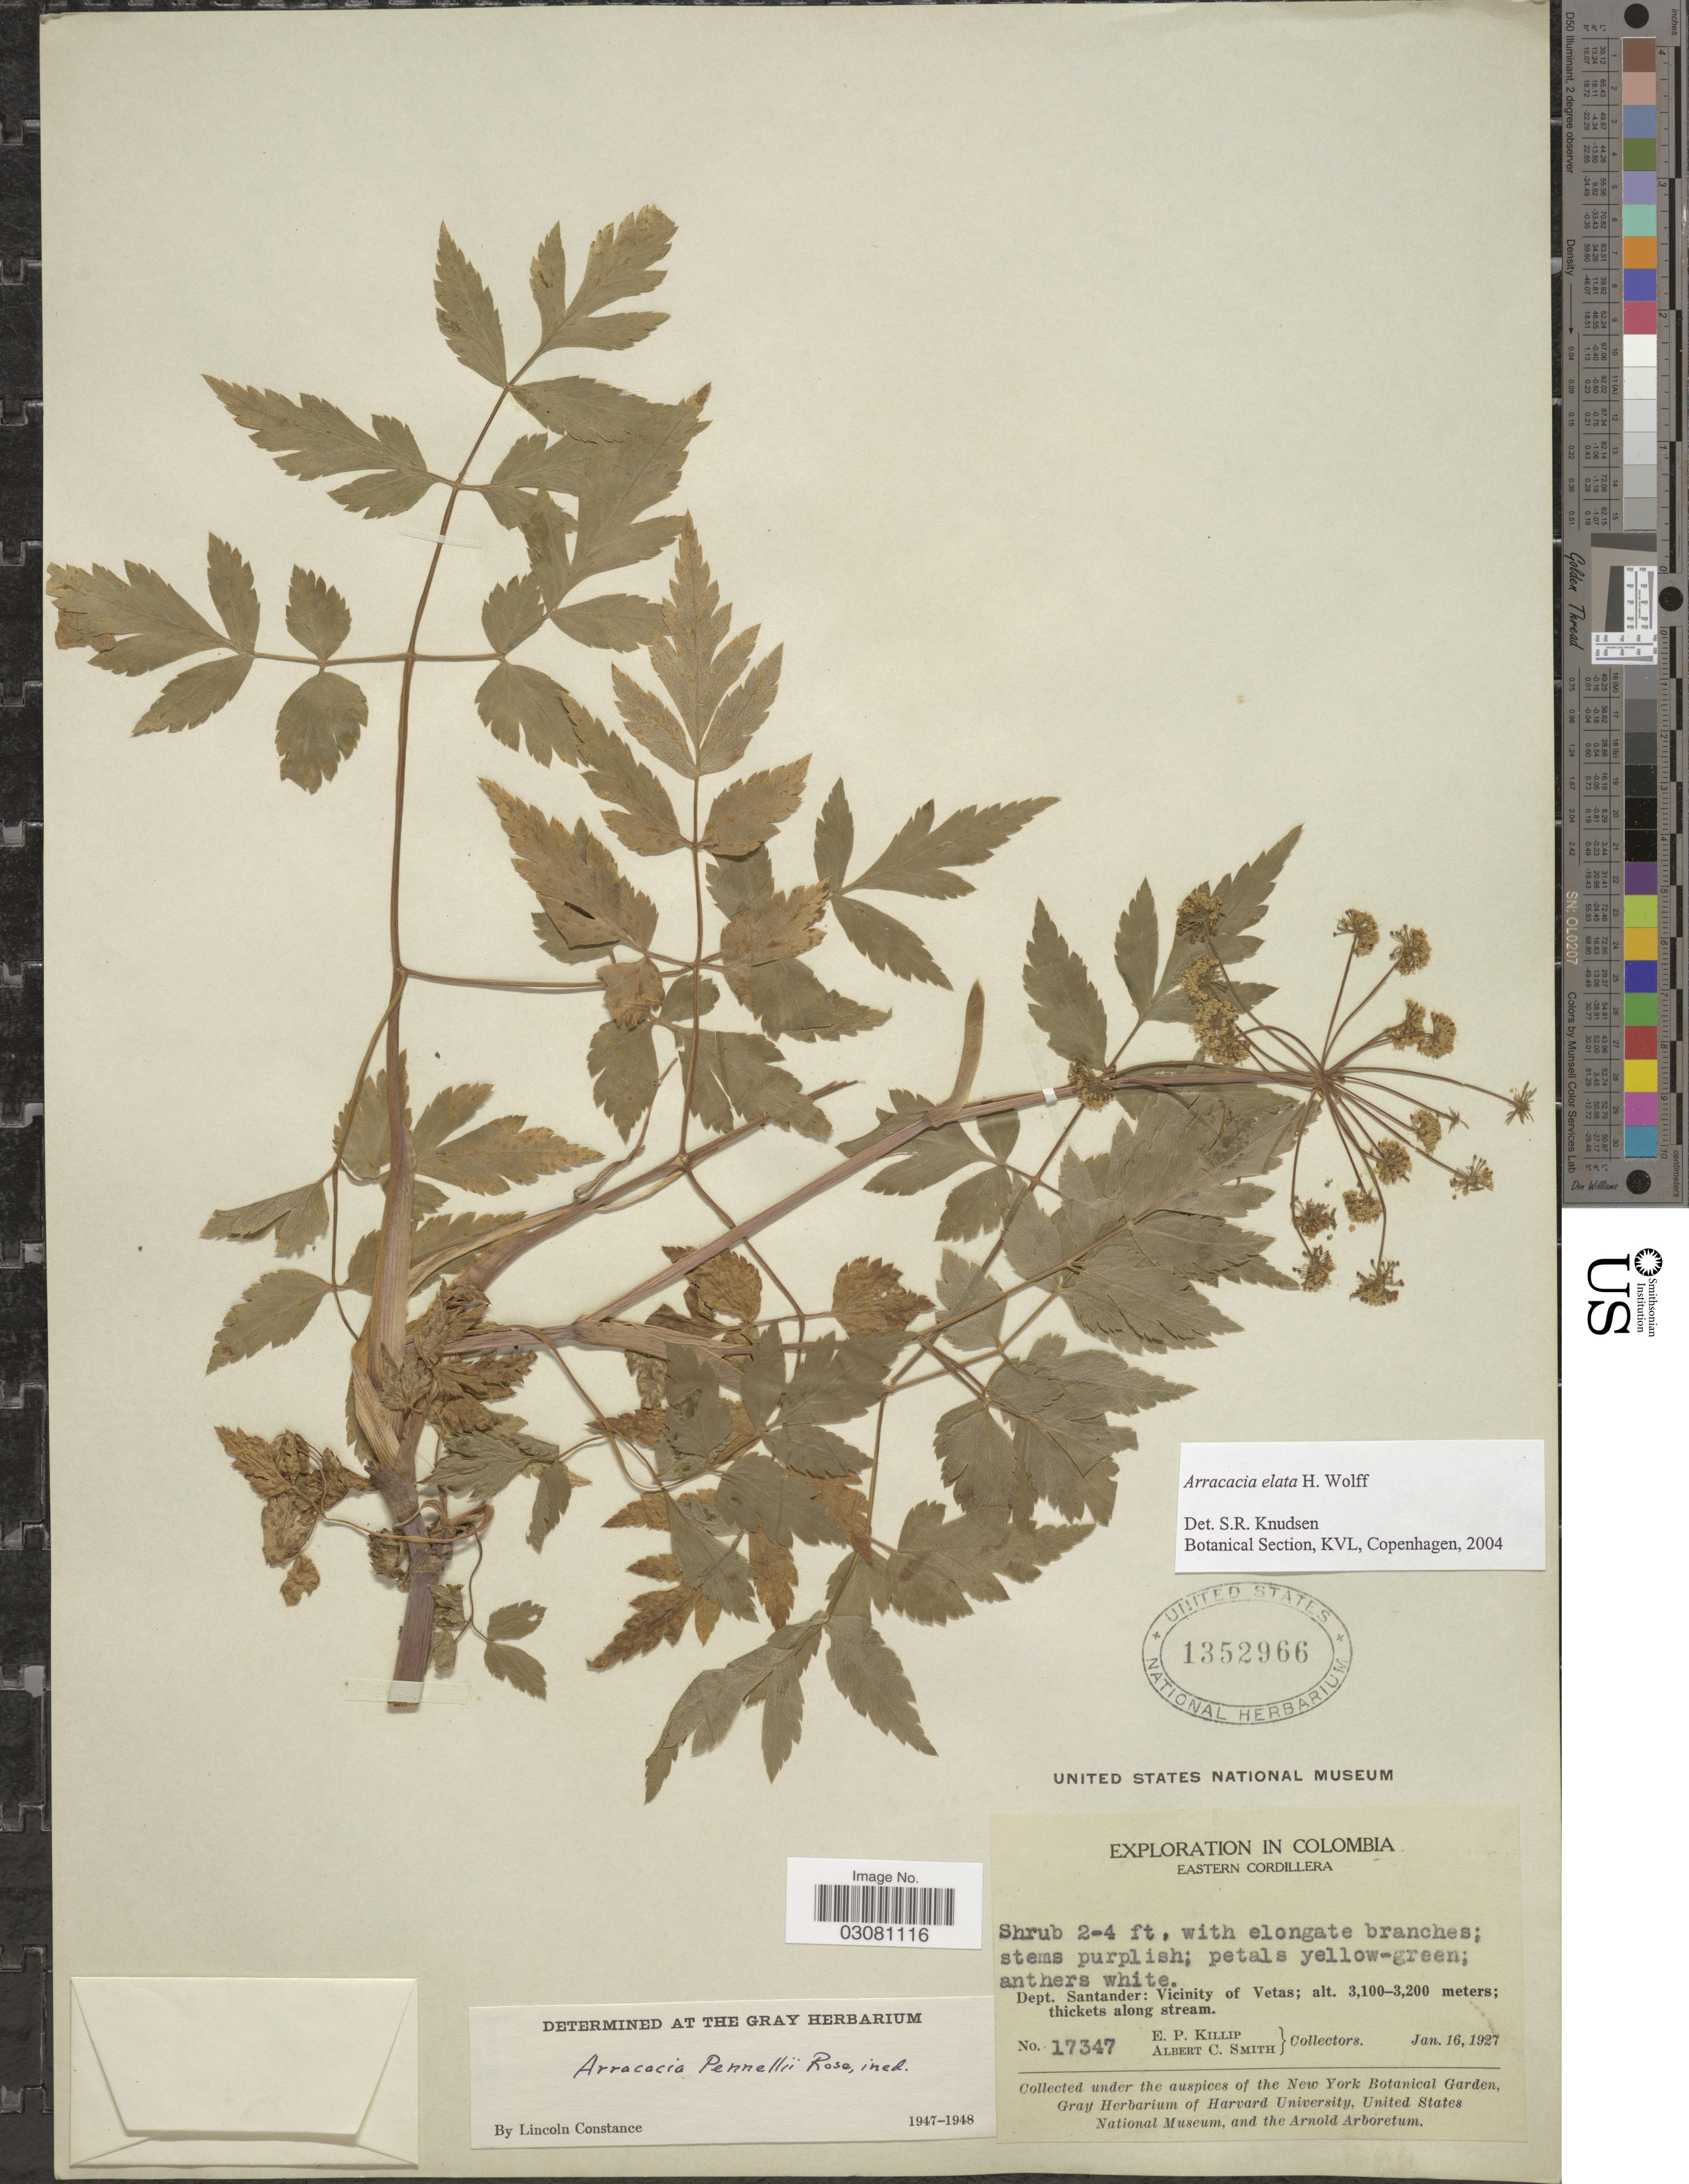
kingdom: Plantae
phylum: Tracheophyta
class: Magnoliopsida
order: Apiales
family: Apiaceae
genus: Arracacia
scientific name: Arracacia elata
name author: H. Wolff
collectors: E. P. Killip & A. C. Smith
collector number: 17347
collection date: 1927-01-16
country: Colombia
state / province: Santander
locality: Eastern Cordillera. Dept. Santander: Vicinity of Vetas.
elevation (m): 3100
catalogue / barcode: US 1352966